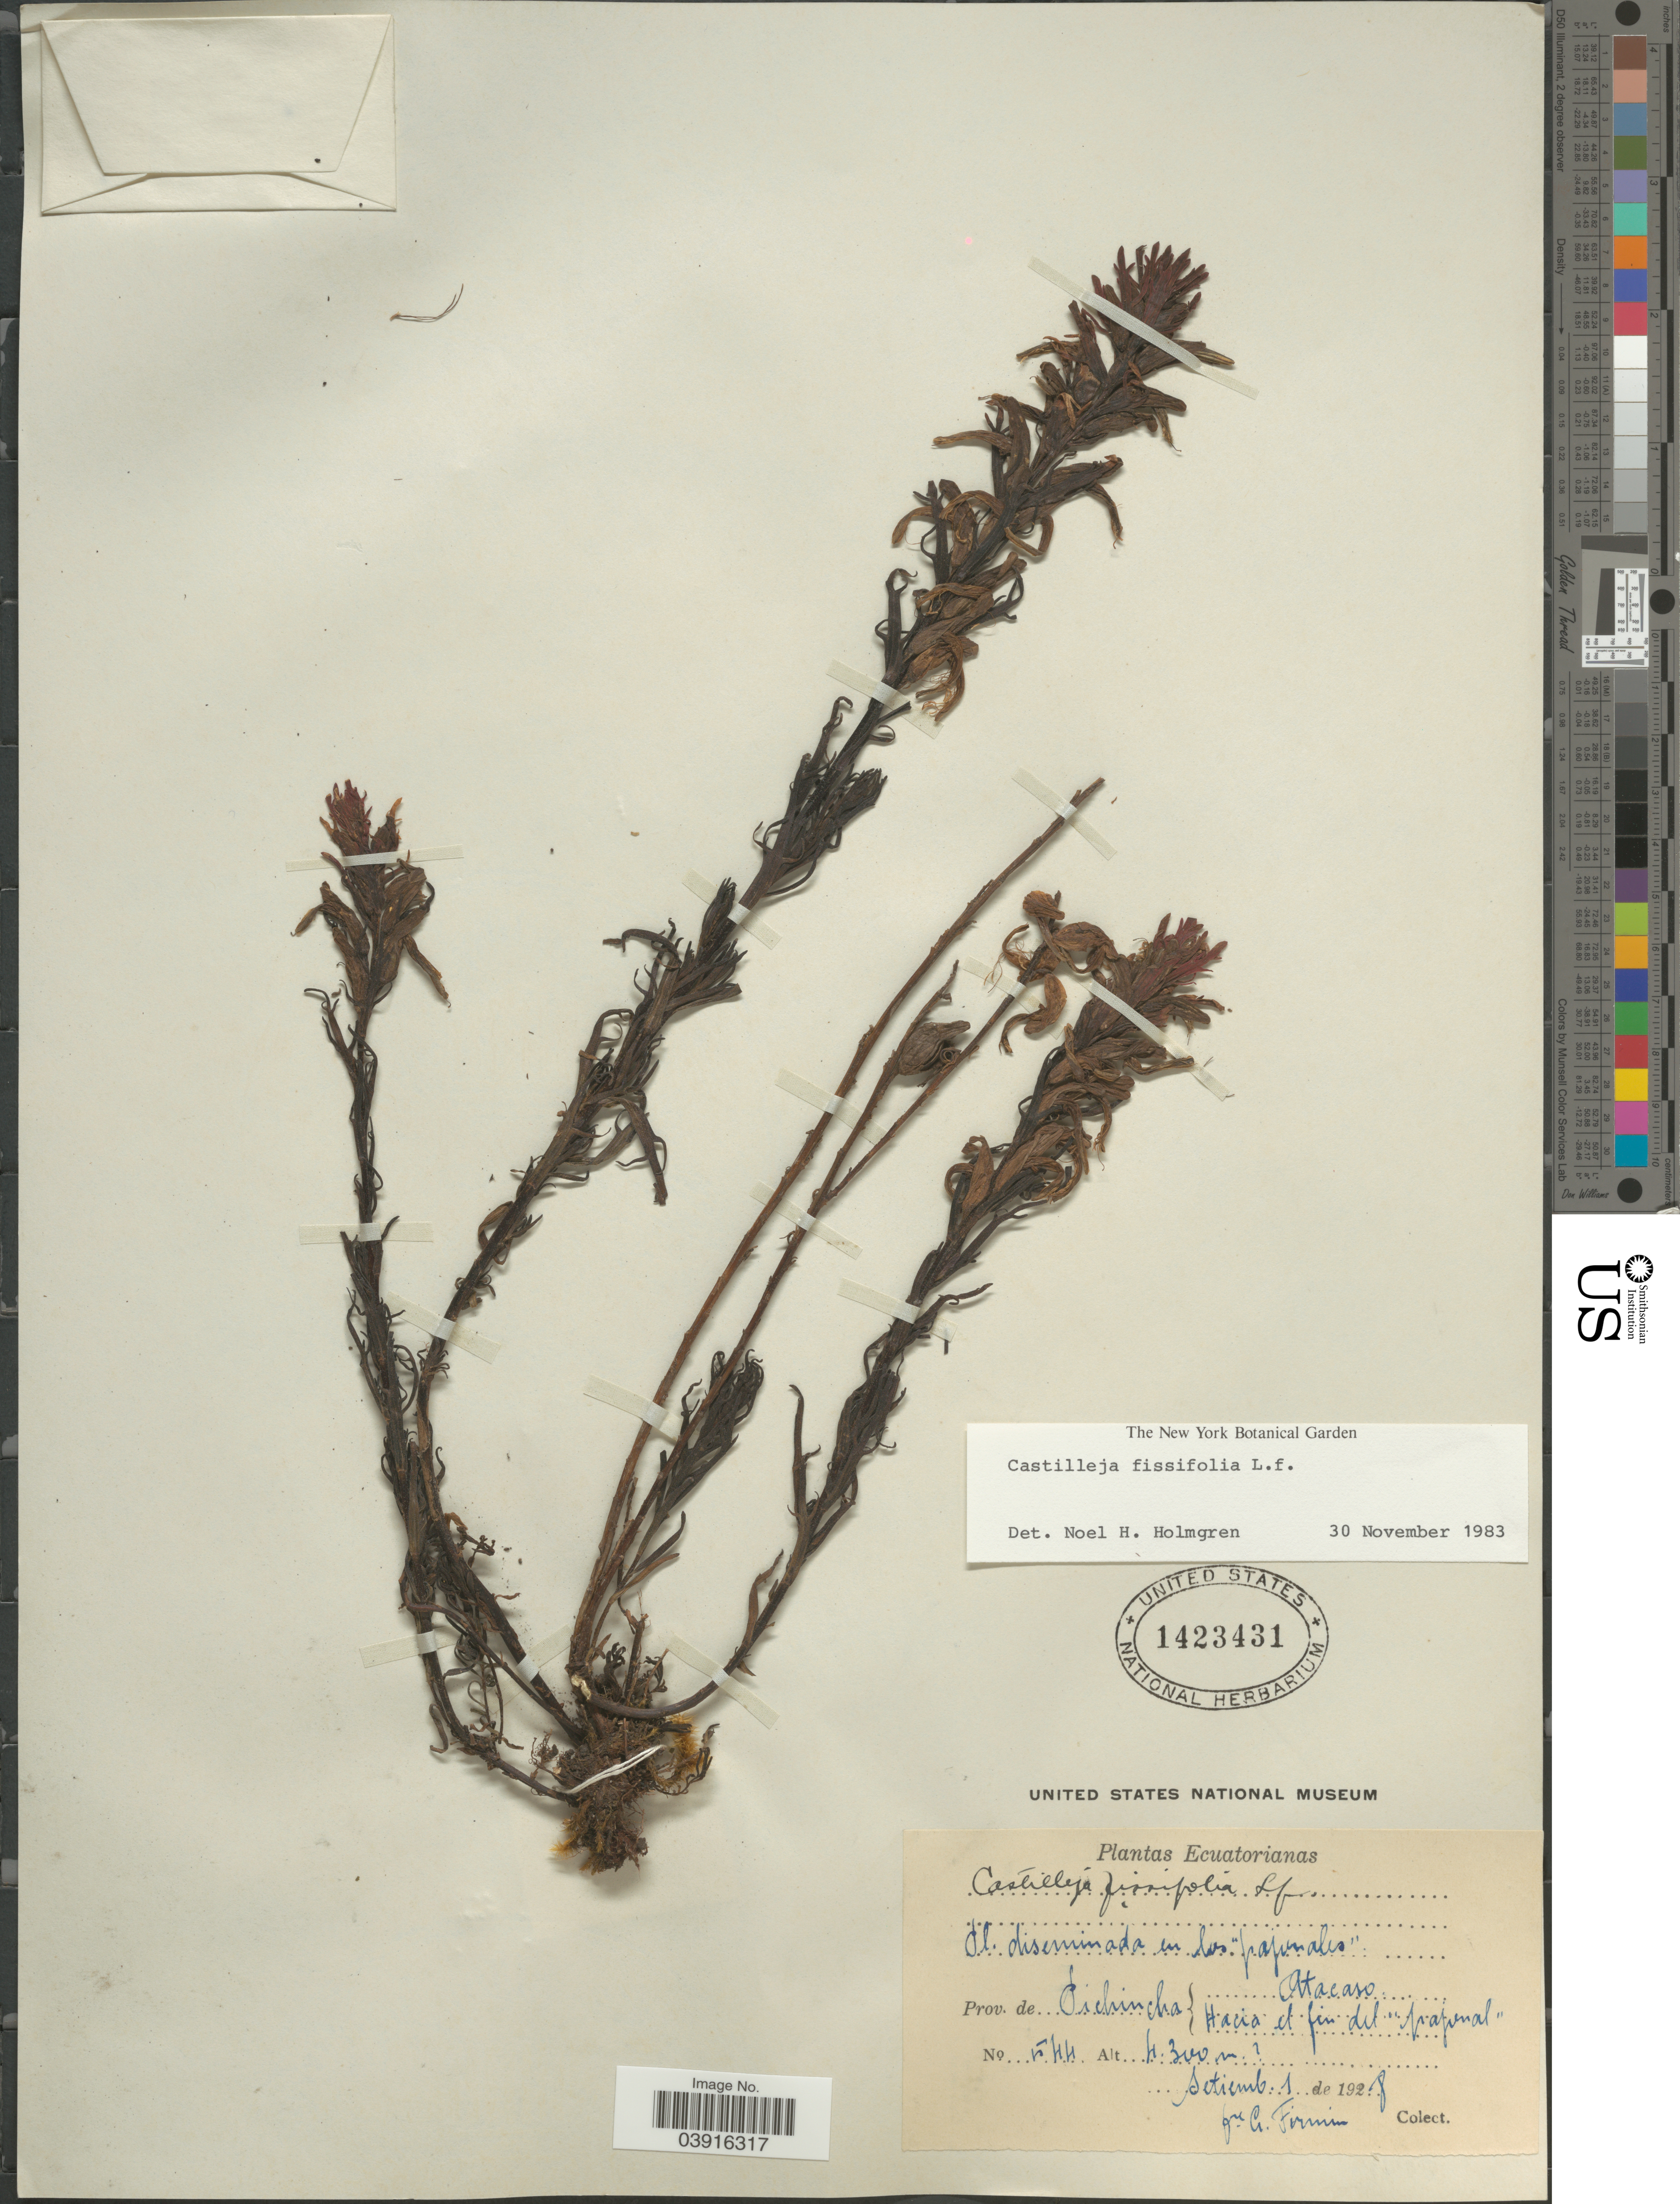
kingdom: Plantae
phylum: Tracheophyta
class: Magnoliopsida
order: Lamiales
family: Orobanchaceae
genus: Castilleja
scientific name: Castilleja fissifolia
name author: L. f.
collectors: F. Firmin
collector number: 544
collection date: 1928-09-01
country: Ecuador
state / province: Pichincha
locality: Atacaso. Hacia el fin del "pajonal".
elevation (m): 4300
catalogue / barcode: US 1423431